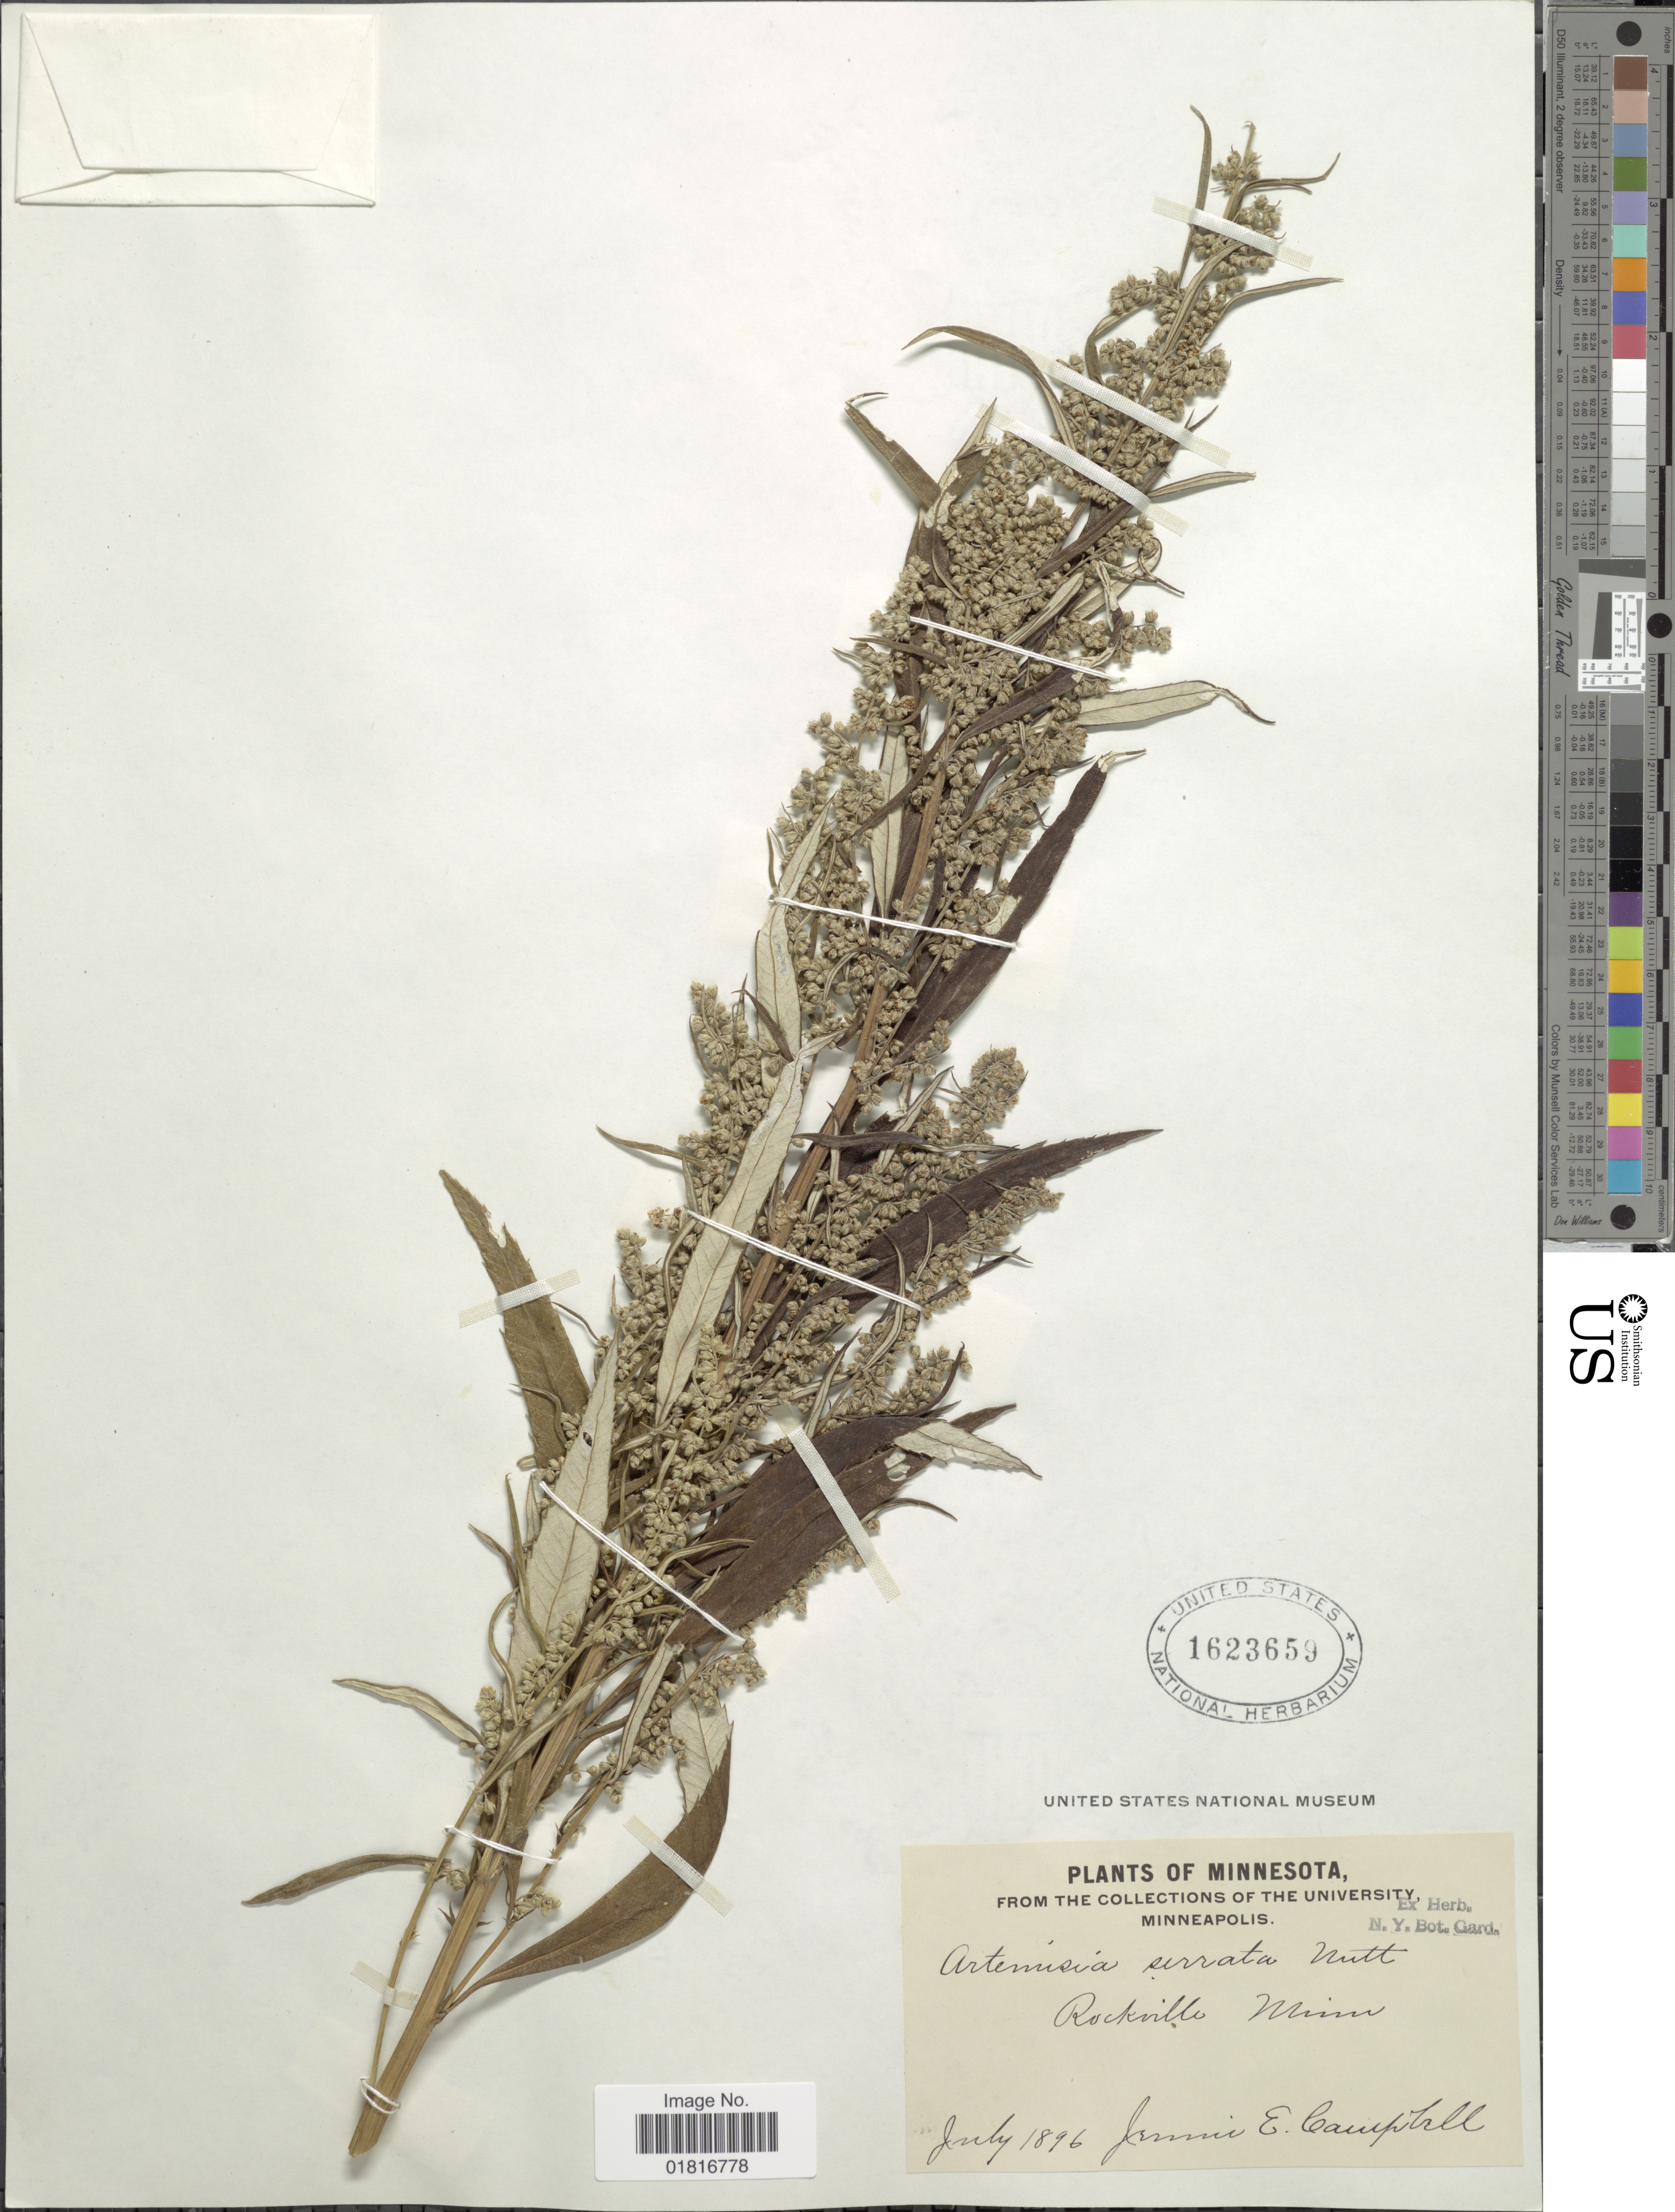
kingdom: Plantae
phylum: Tracheophyta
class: Magnoliopsida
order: Asterales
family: Asteraceae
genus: Artemisia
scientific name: Artemisia serrata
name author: Nutt.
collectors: J. E. Campbell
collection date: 1896-07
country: United States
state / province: Minnesota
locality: Rockville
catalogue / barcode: US 1623659